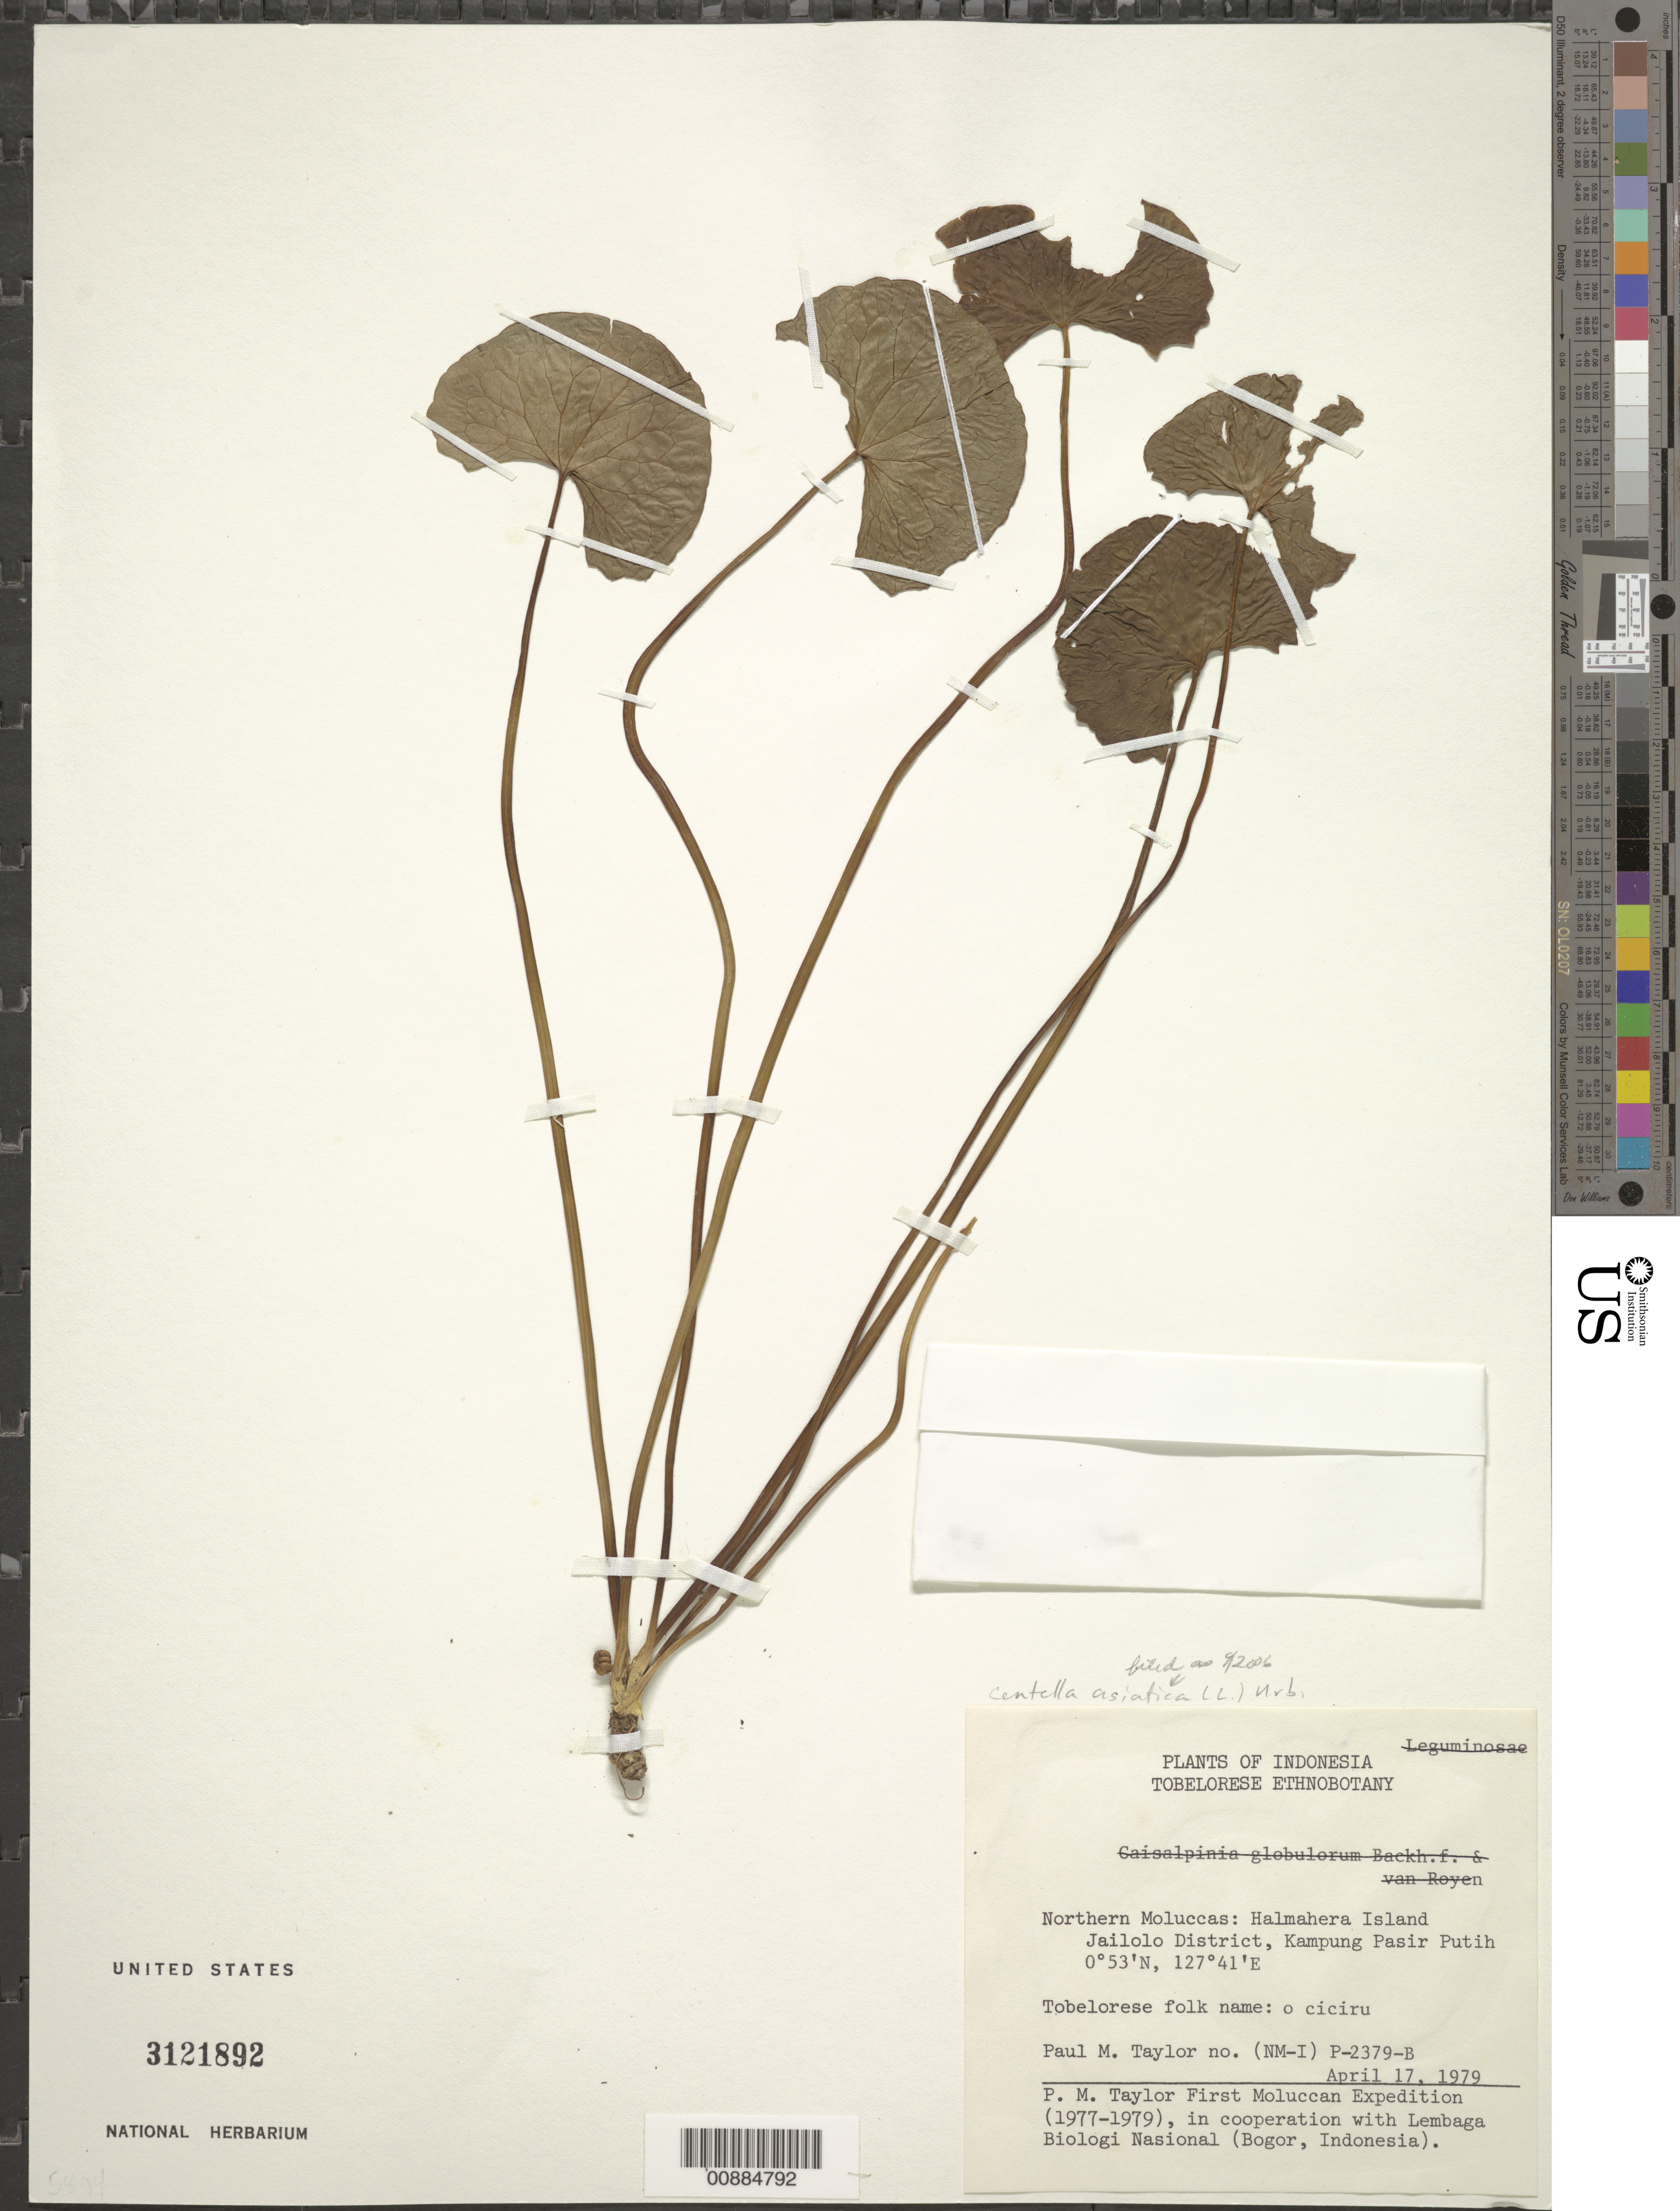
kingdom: Plantae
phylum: Tracheophyta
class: Magnoliopsida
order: Apiales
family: Apiaceae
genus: Centella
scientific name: Centella asiatica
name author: (L.) Urb.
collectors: P. M. Taylor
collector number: (NM-I) P-2379-B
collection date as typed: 17 Apr 1979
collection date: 1979-04-17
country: Indonesia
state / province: Maluku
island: Halmahera I.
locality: Jailolo District, Kampung Pasir Putih.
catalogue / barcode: US 3121892